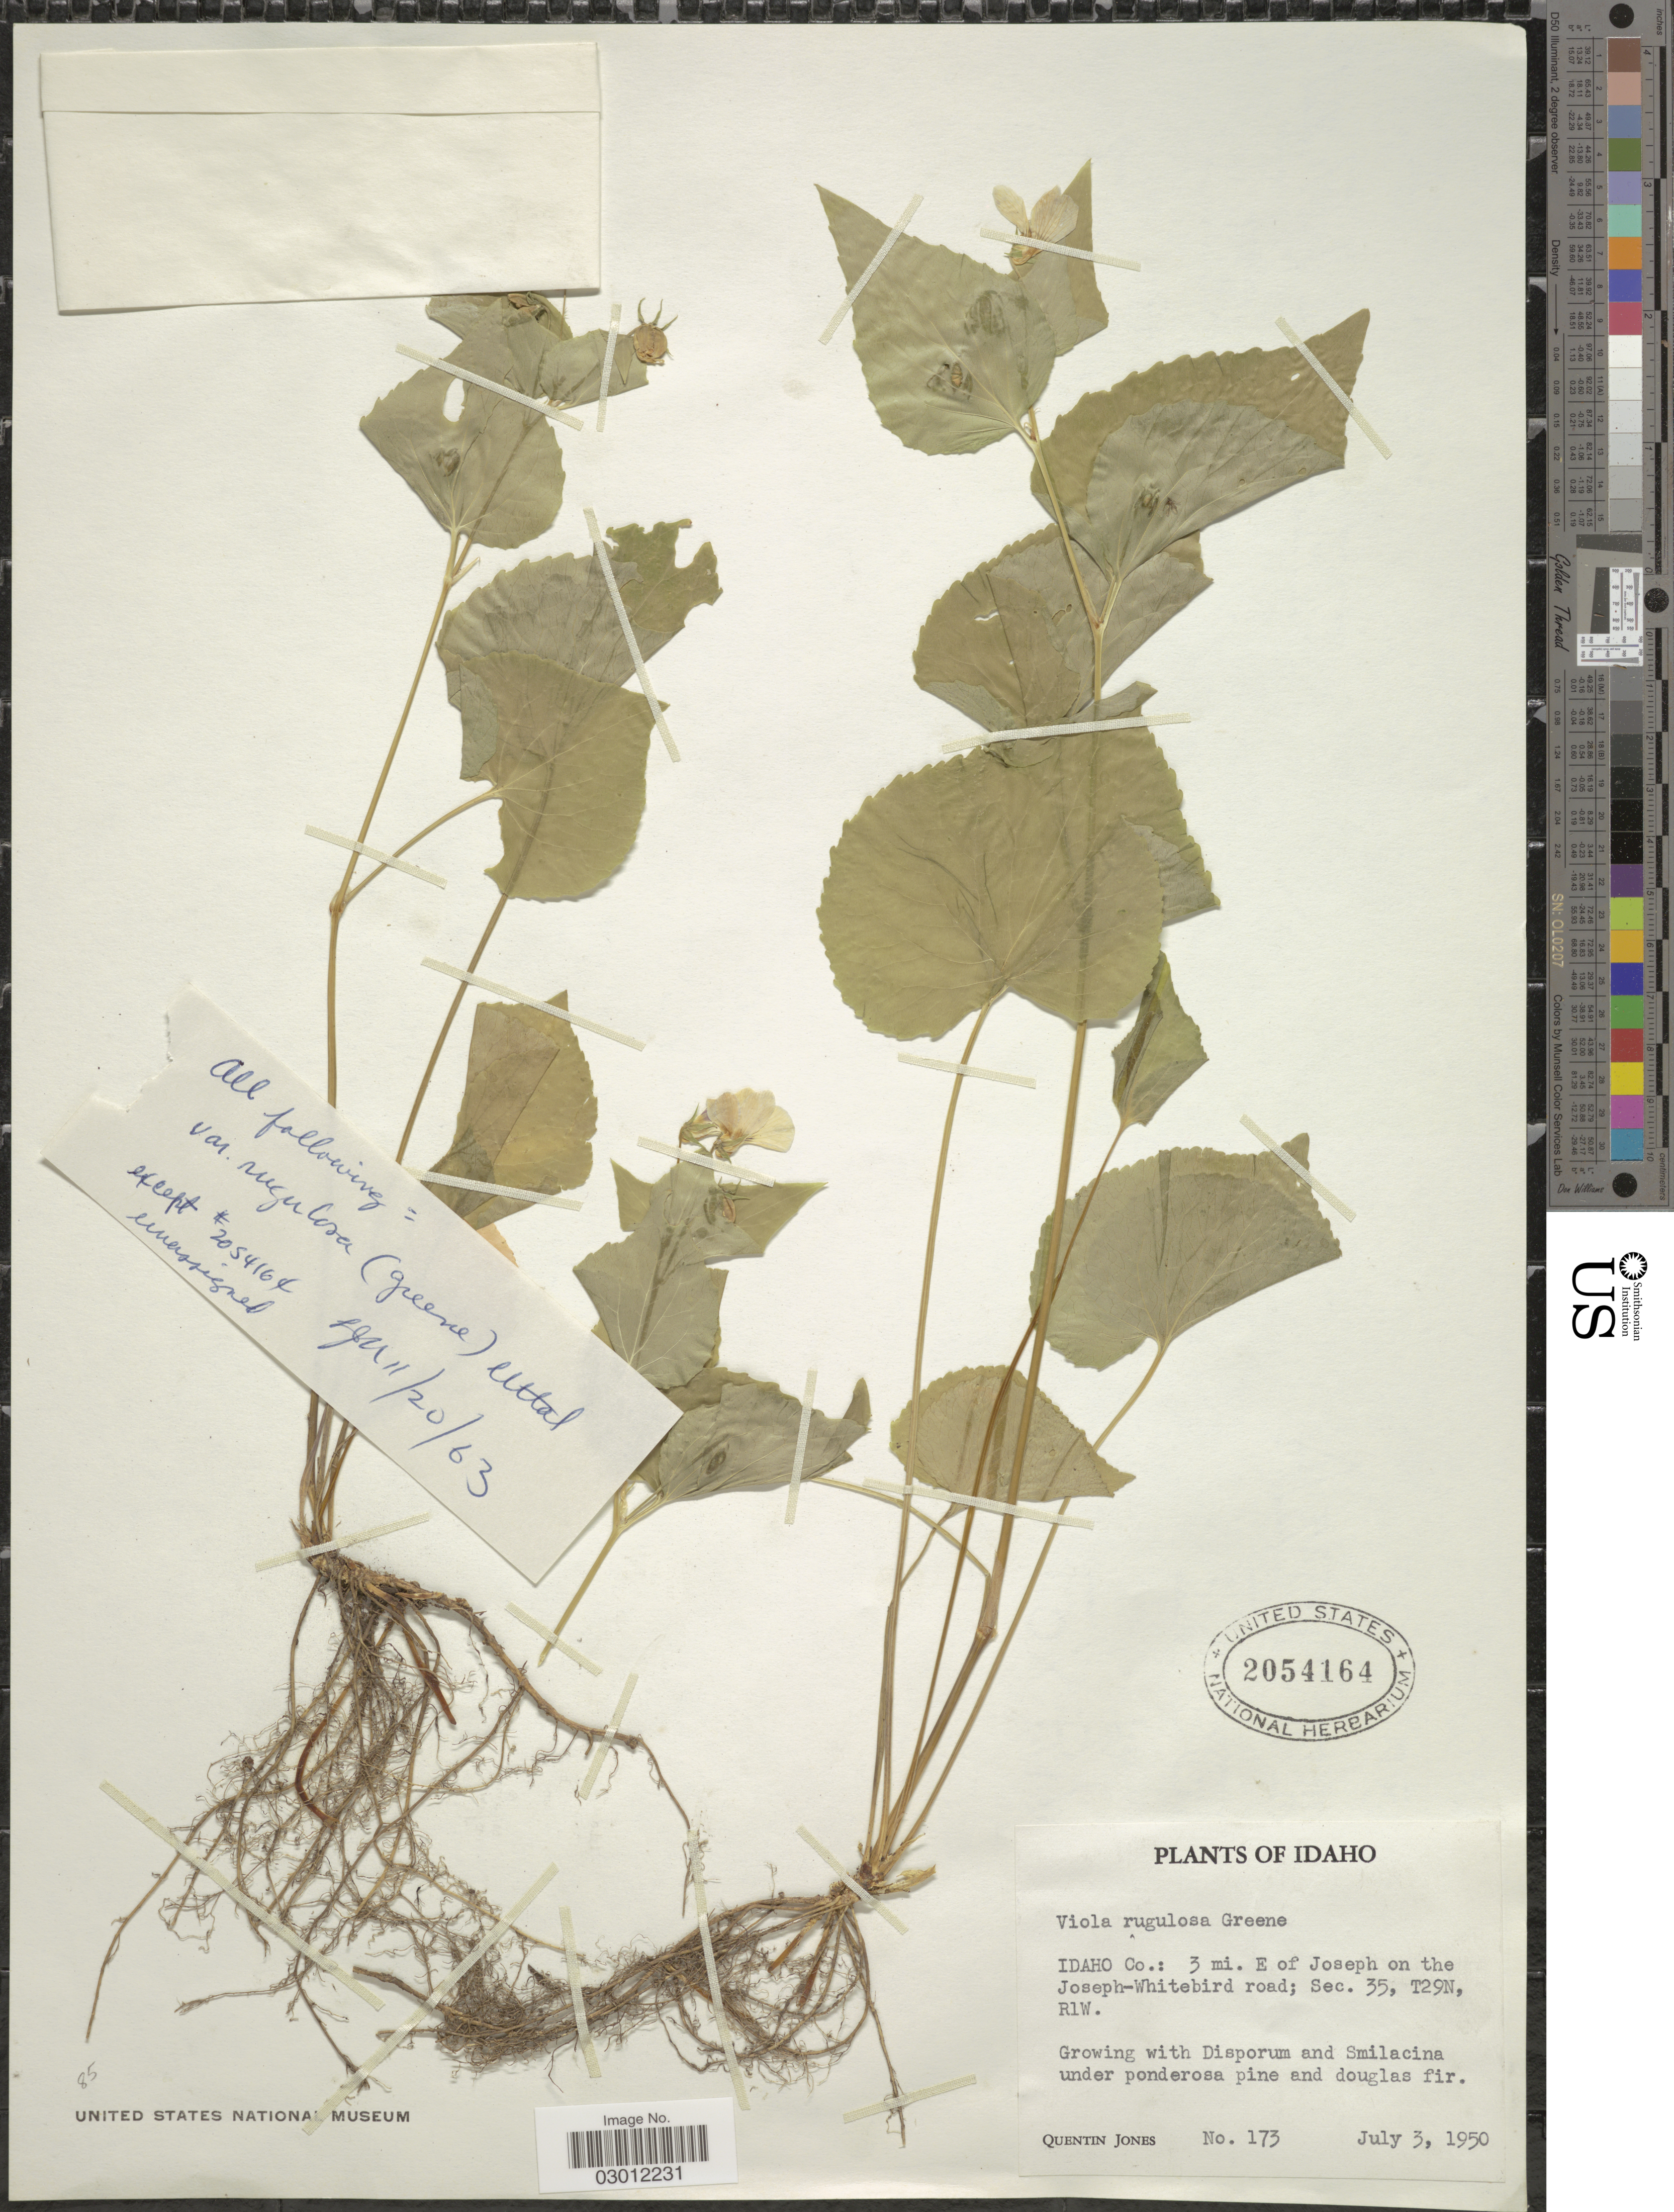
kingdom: Plantae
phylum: Tracheophyta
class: Magnoliopsida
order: Malpighiales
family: Violaceae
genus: Viola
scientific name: Viola canadensis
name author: L.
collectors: Q. Jones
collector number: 173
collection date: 1950-07-03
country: United States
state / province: Idaho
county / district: Idaho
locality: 3 mi. E of Joseph on the Joseph-Whitebird road; Sec. 35, T29N, R1W.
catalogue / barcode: US 2054164